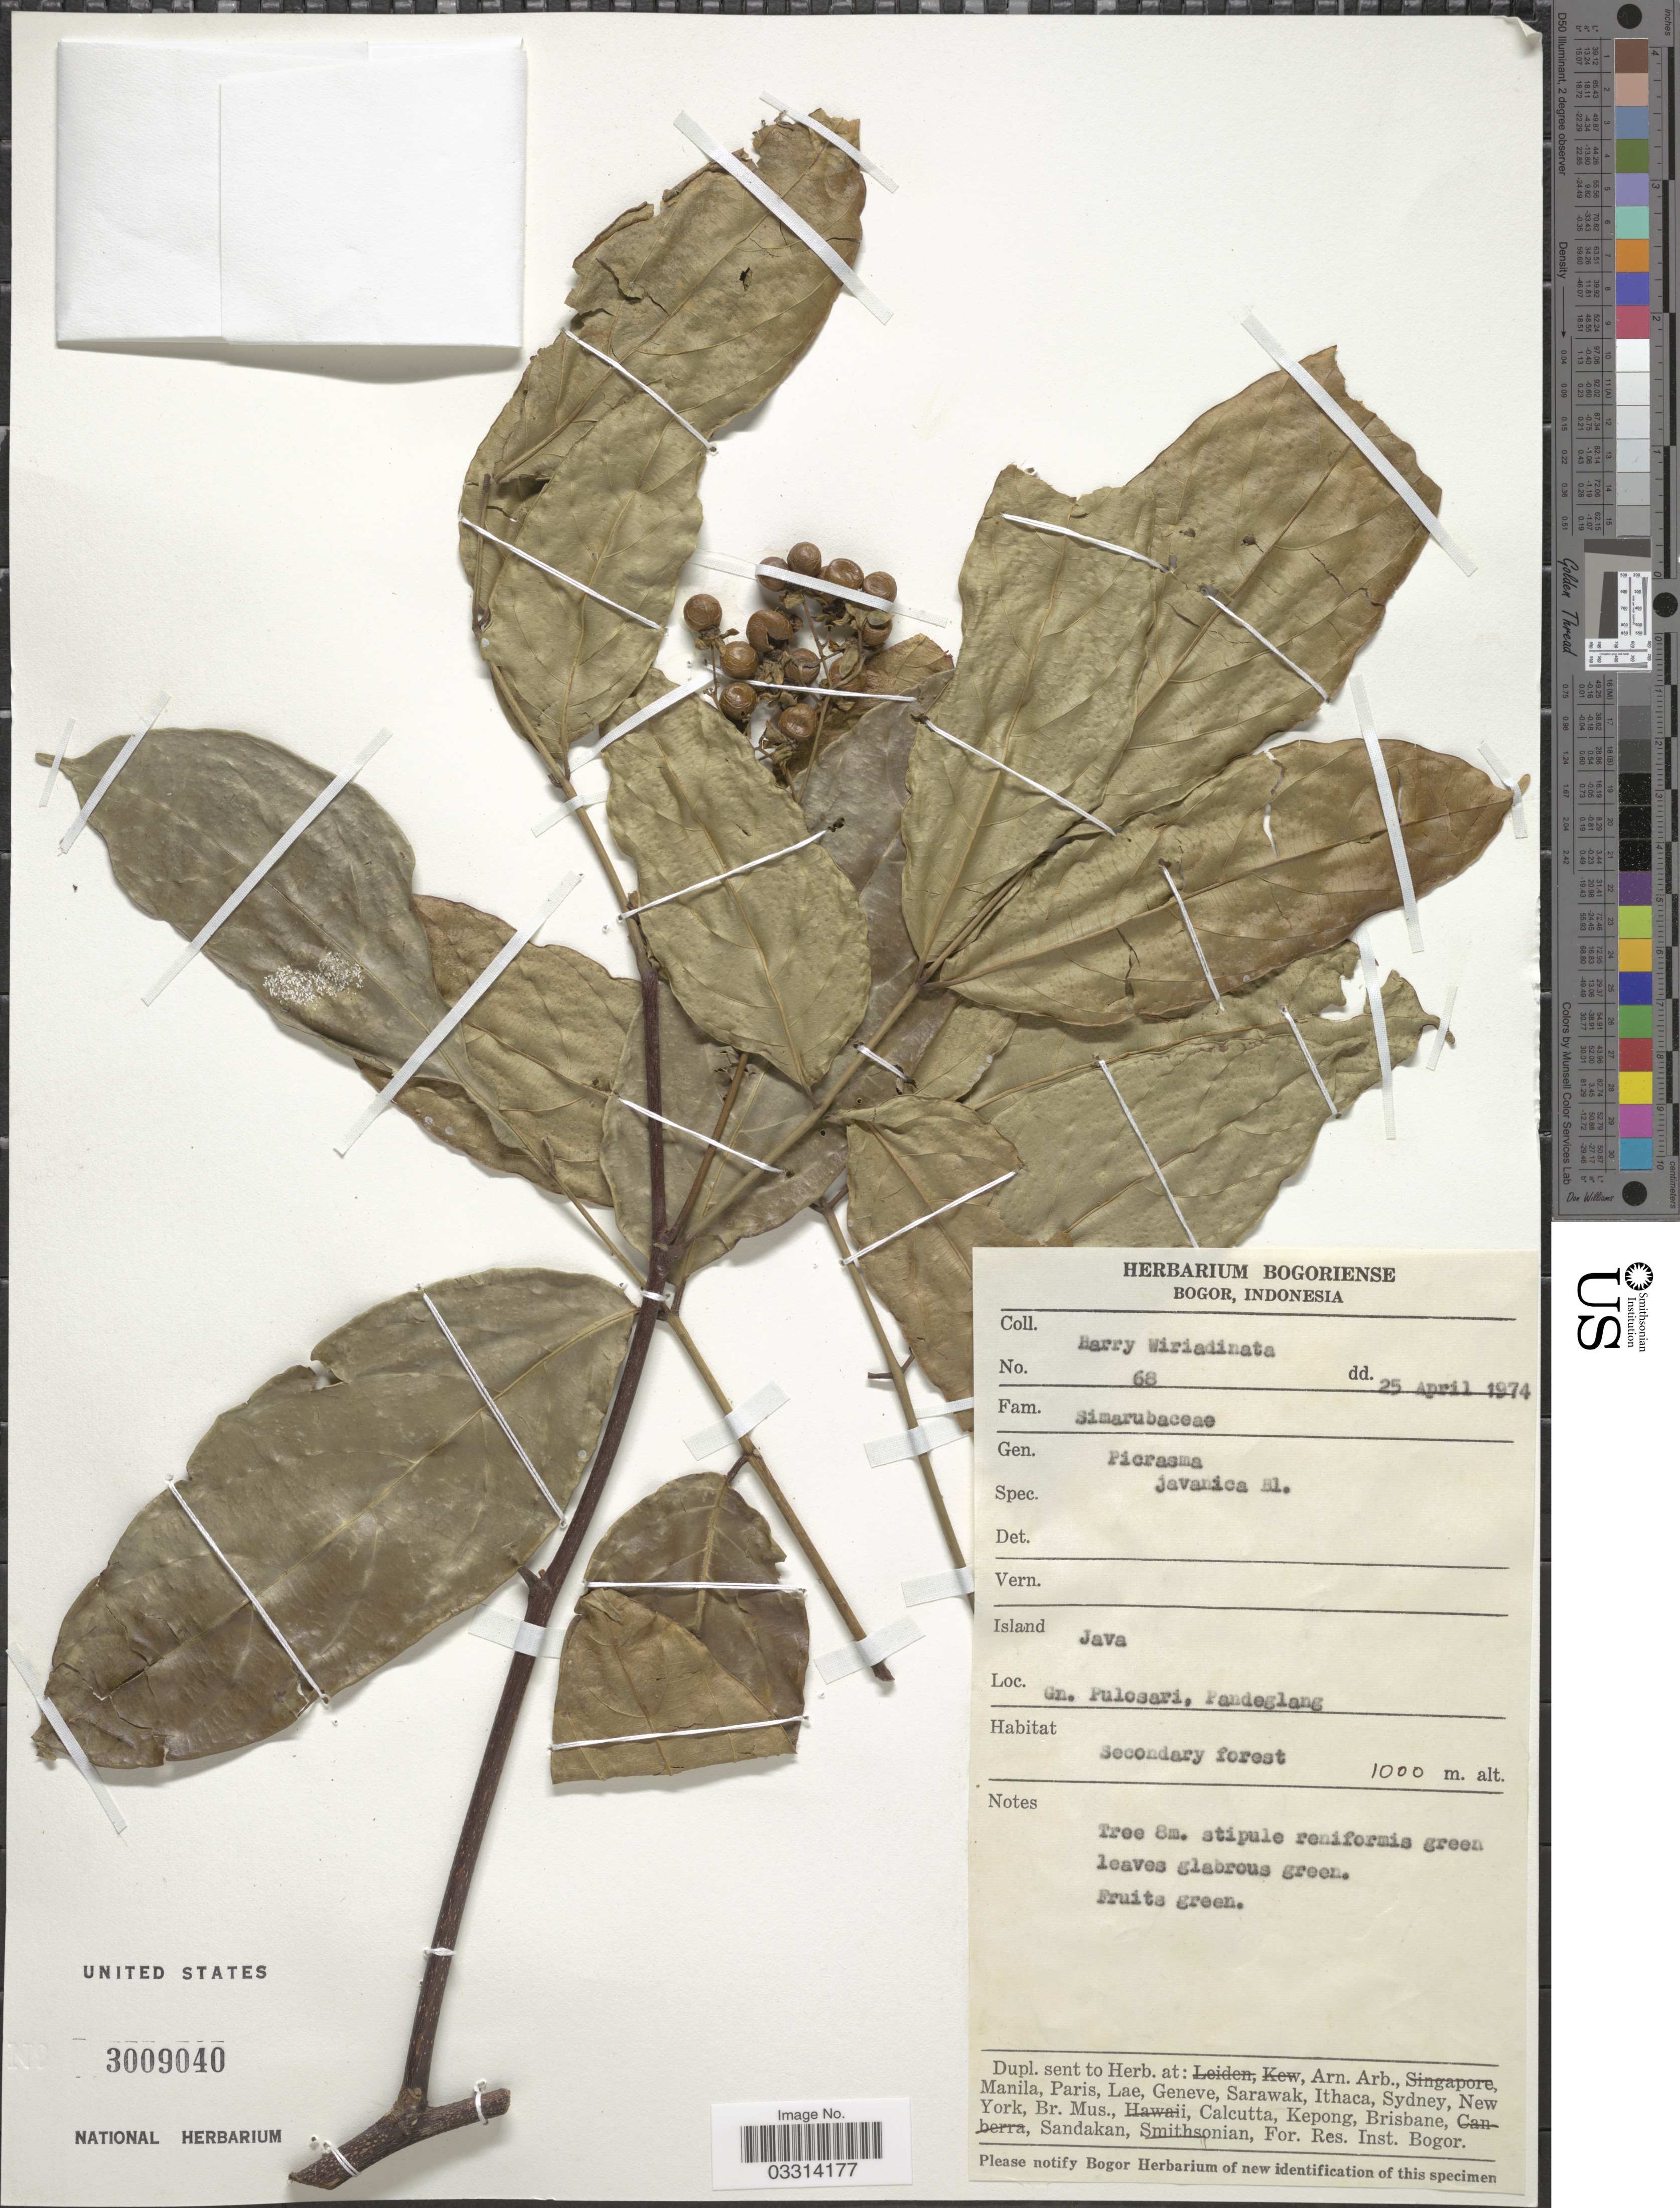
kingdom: Plantae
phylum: Tracheophyta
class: Magnoliopsida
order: Sapindales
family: Simaroubaceae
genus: Picrasma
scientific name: Picrasma javanica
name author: Blume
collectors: H. Wiriadinata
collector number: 68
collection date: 1974-04-25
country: Indonesia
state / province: Java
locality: Island Java. Gn. Pulosari, Pandeglang.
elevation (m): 1000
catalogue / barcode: US 3009040